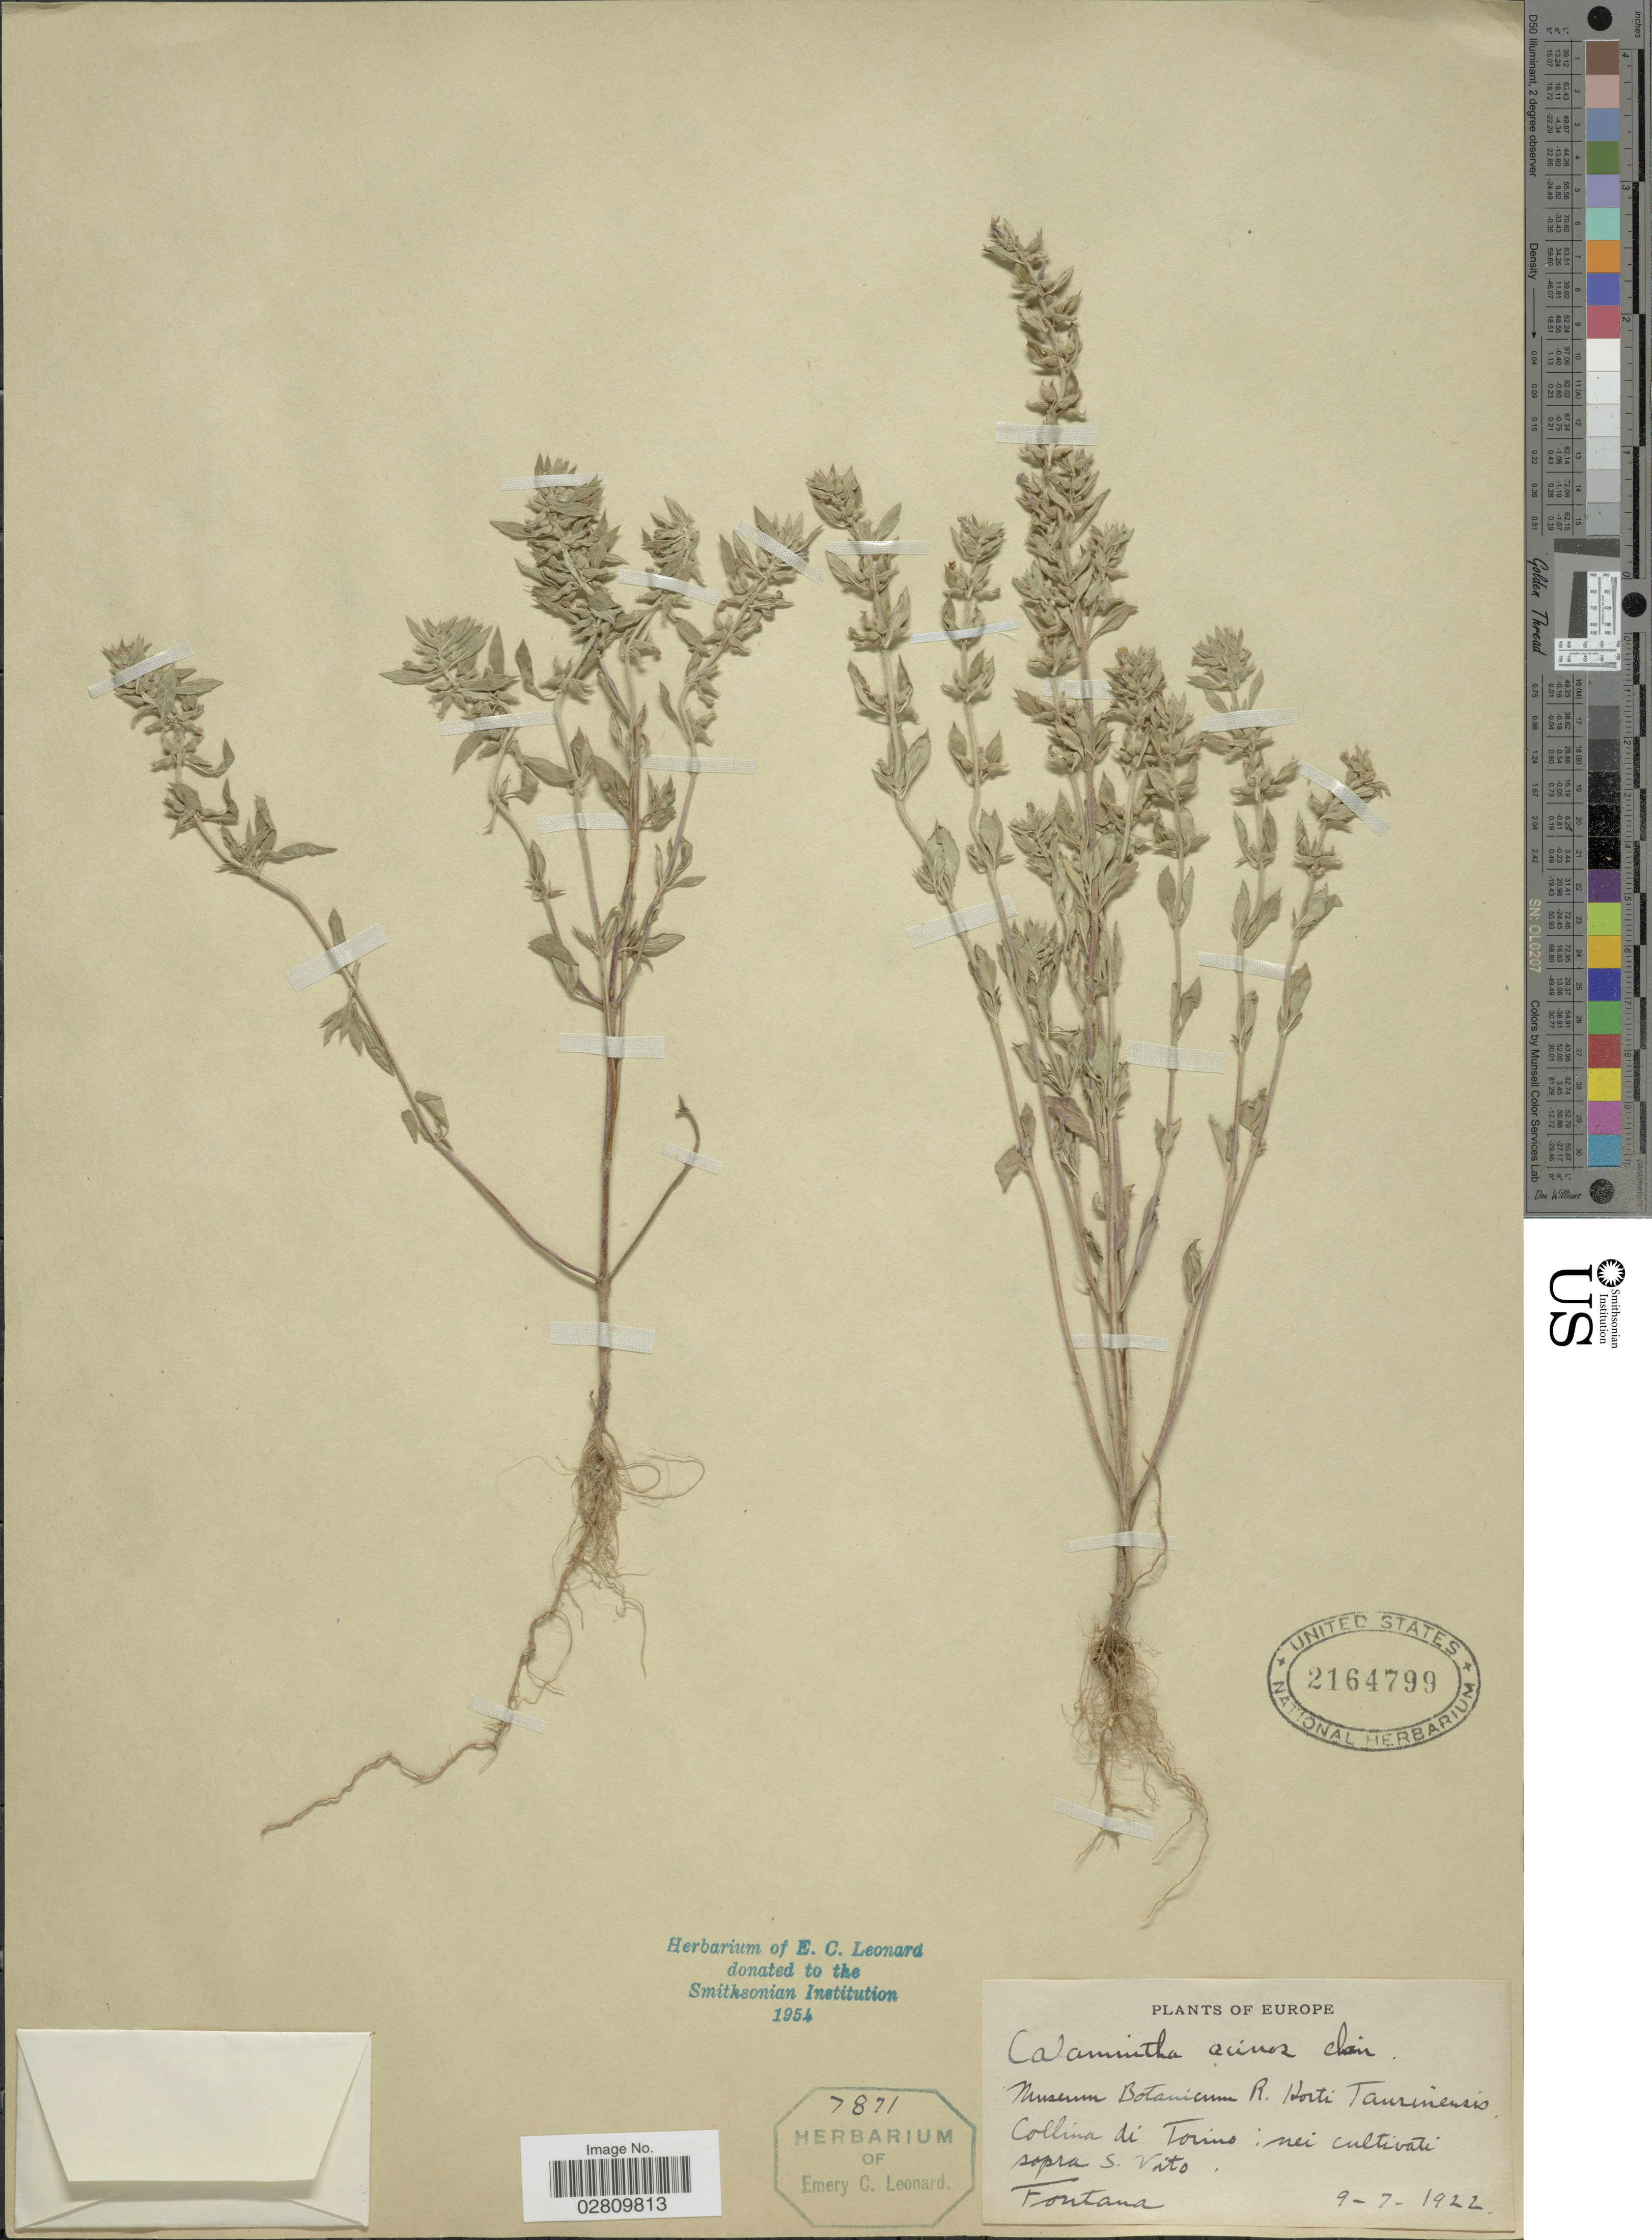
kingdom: Plantae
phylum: Tracheophyta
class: Magnoliopsida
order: Lamiales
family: Lamiaceae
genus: Acinos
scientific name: Acinos acinos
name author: (L.) Huth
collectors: Fontana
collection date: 1922-07-09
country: Italy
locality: Collina di Torino: nei cultivati sopra S. Vito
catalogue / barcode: US 2164799